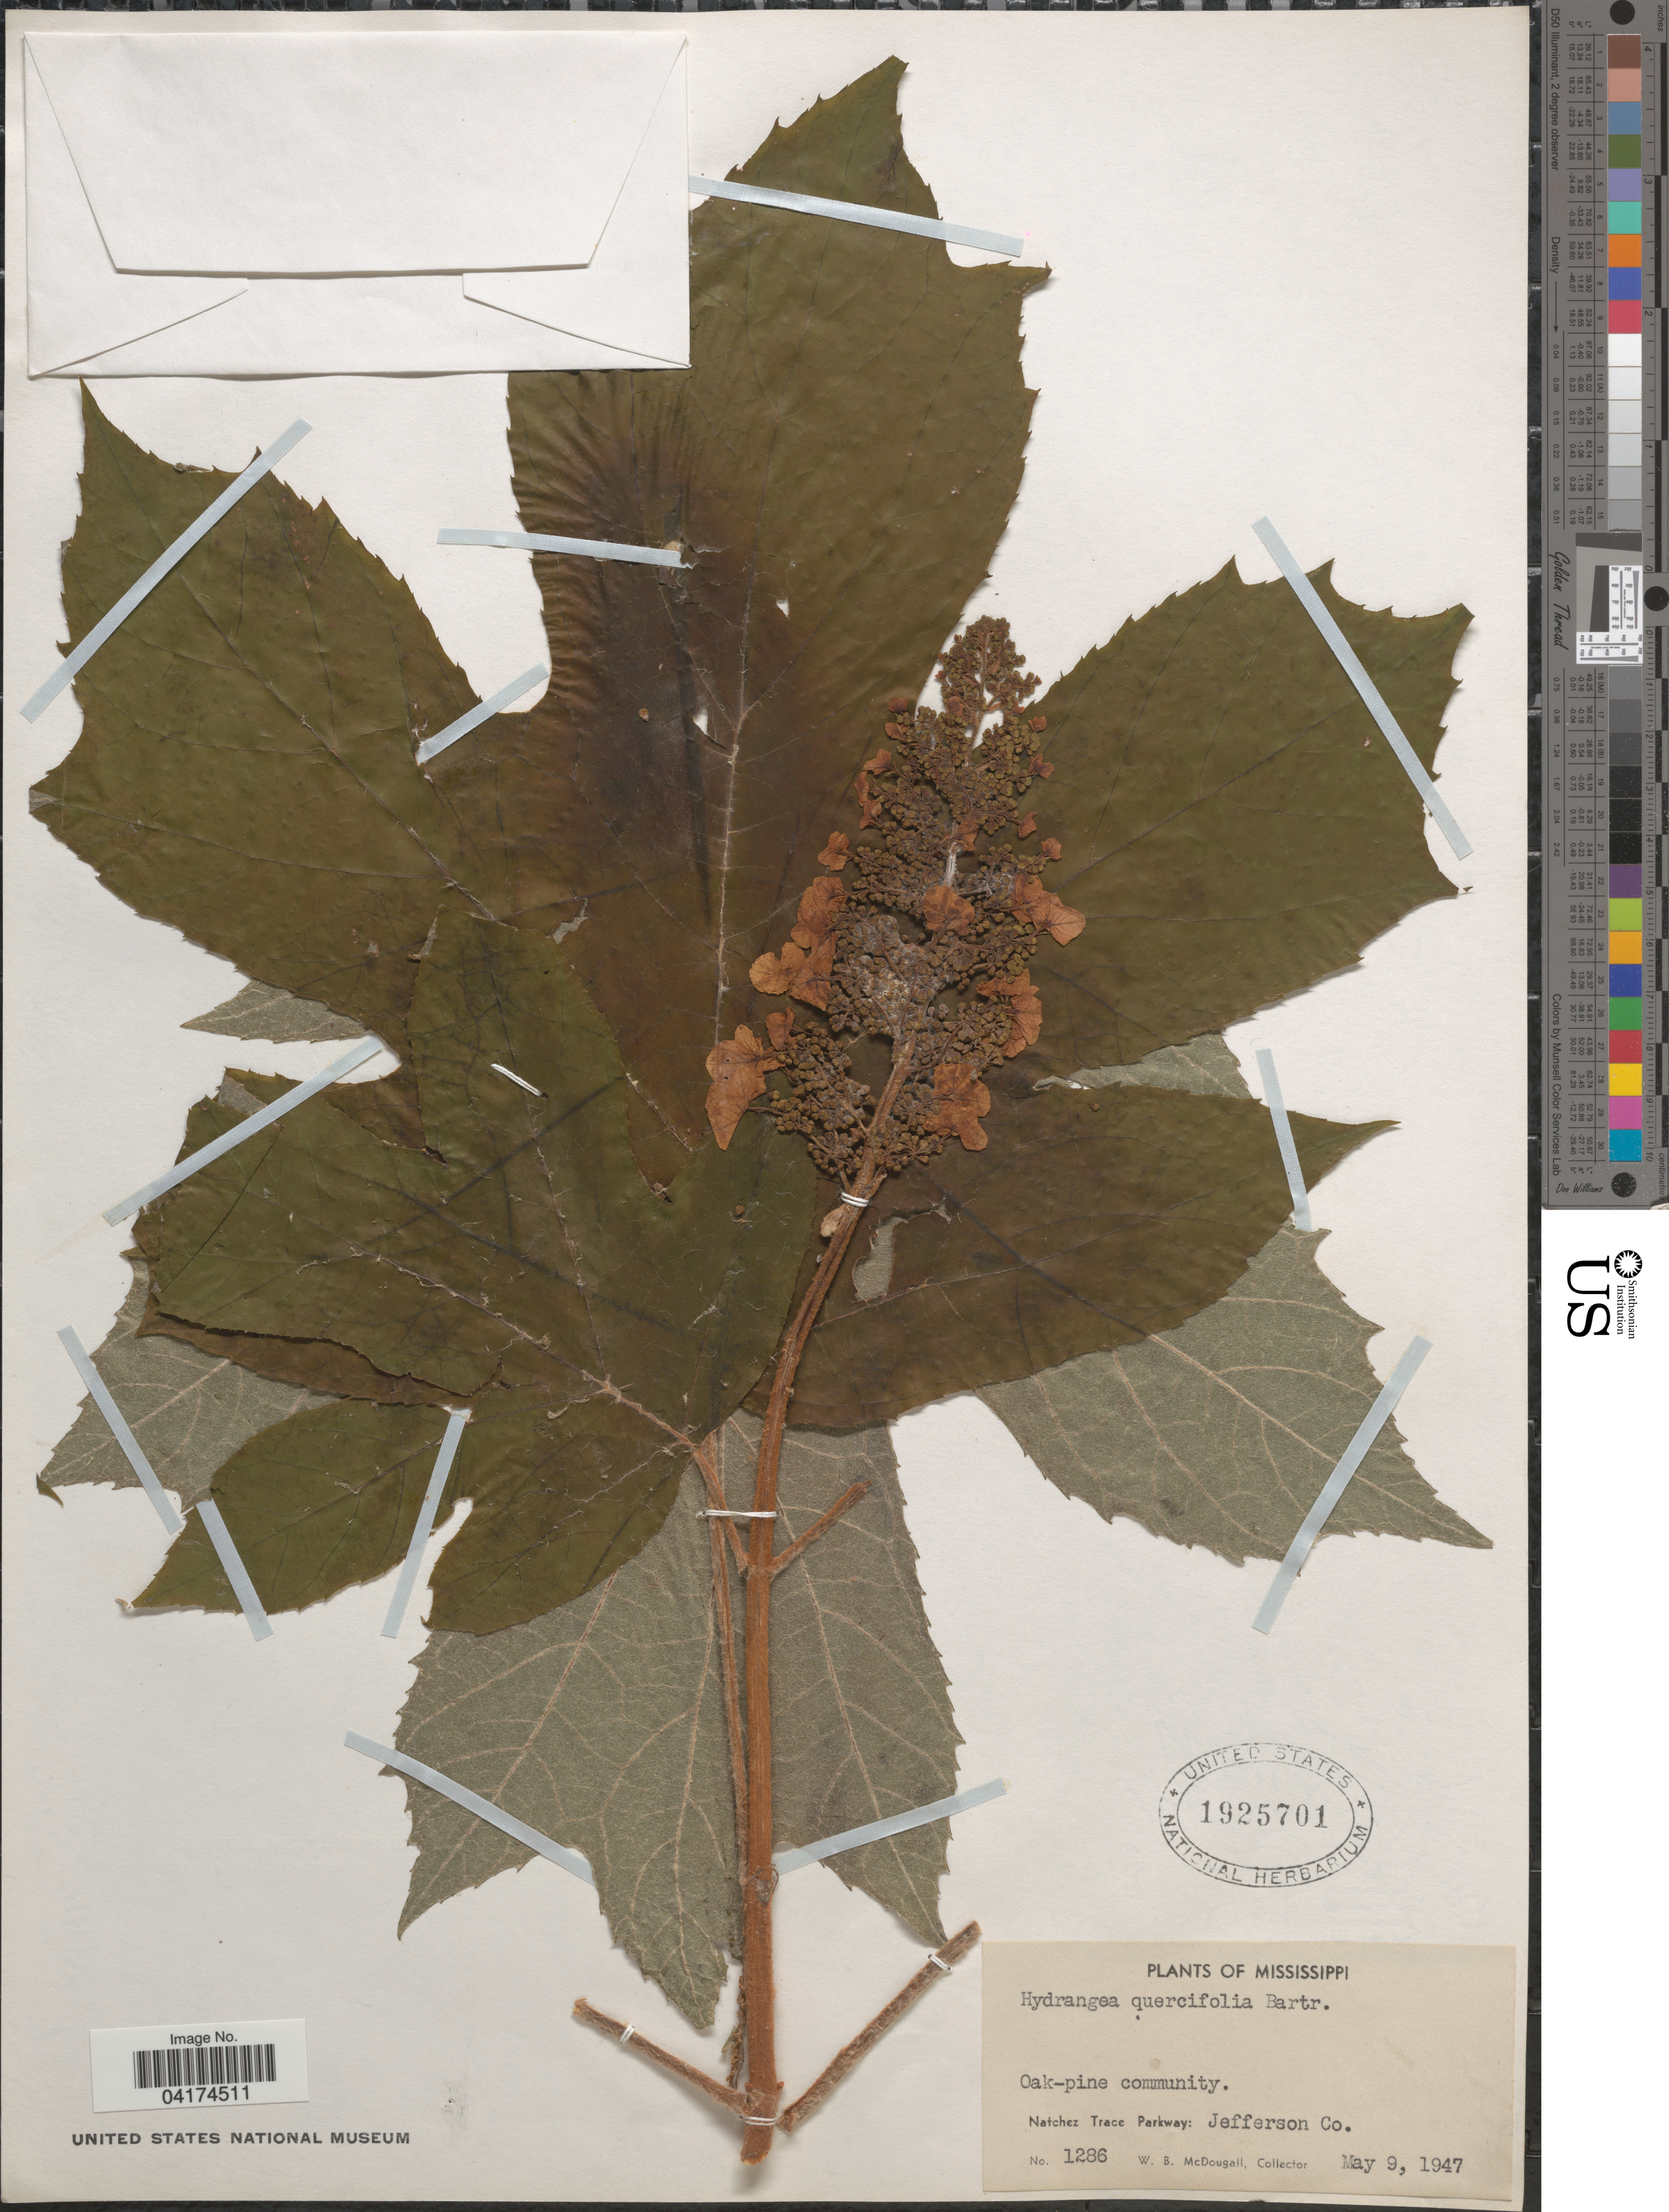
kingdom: Plantae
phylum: Tracheophyta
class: Magnoliopsida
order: Cornales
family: Hydrangeaceae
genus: Hydrangea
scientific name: Hydrangea quercifolia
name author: W. Bartram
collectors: W. B. McDougall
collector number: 1286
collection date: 1947-05-09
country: United States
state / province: Mississippi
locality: Natchez Trace Parkway: Jefferson Co.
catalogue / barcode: US 1925701